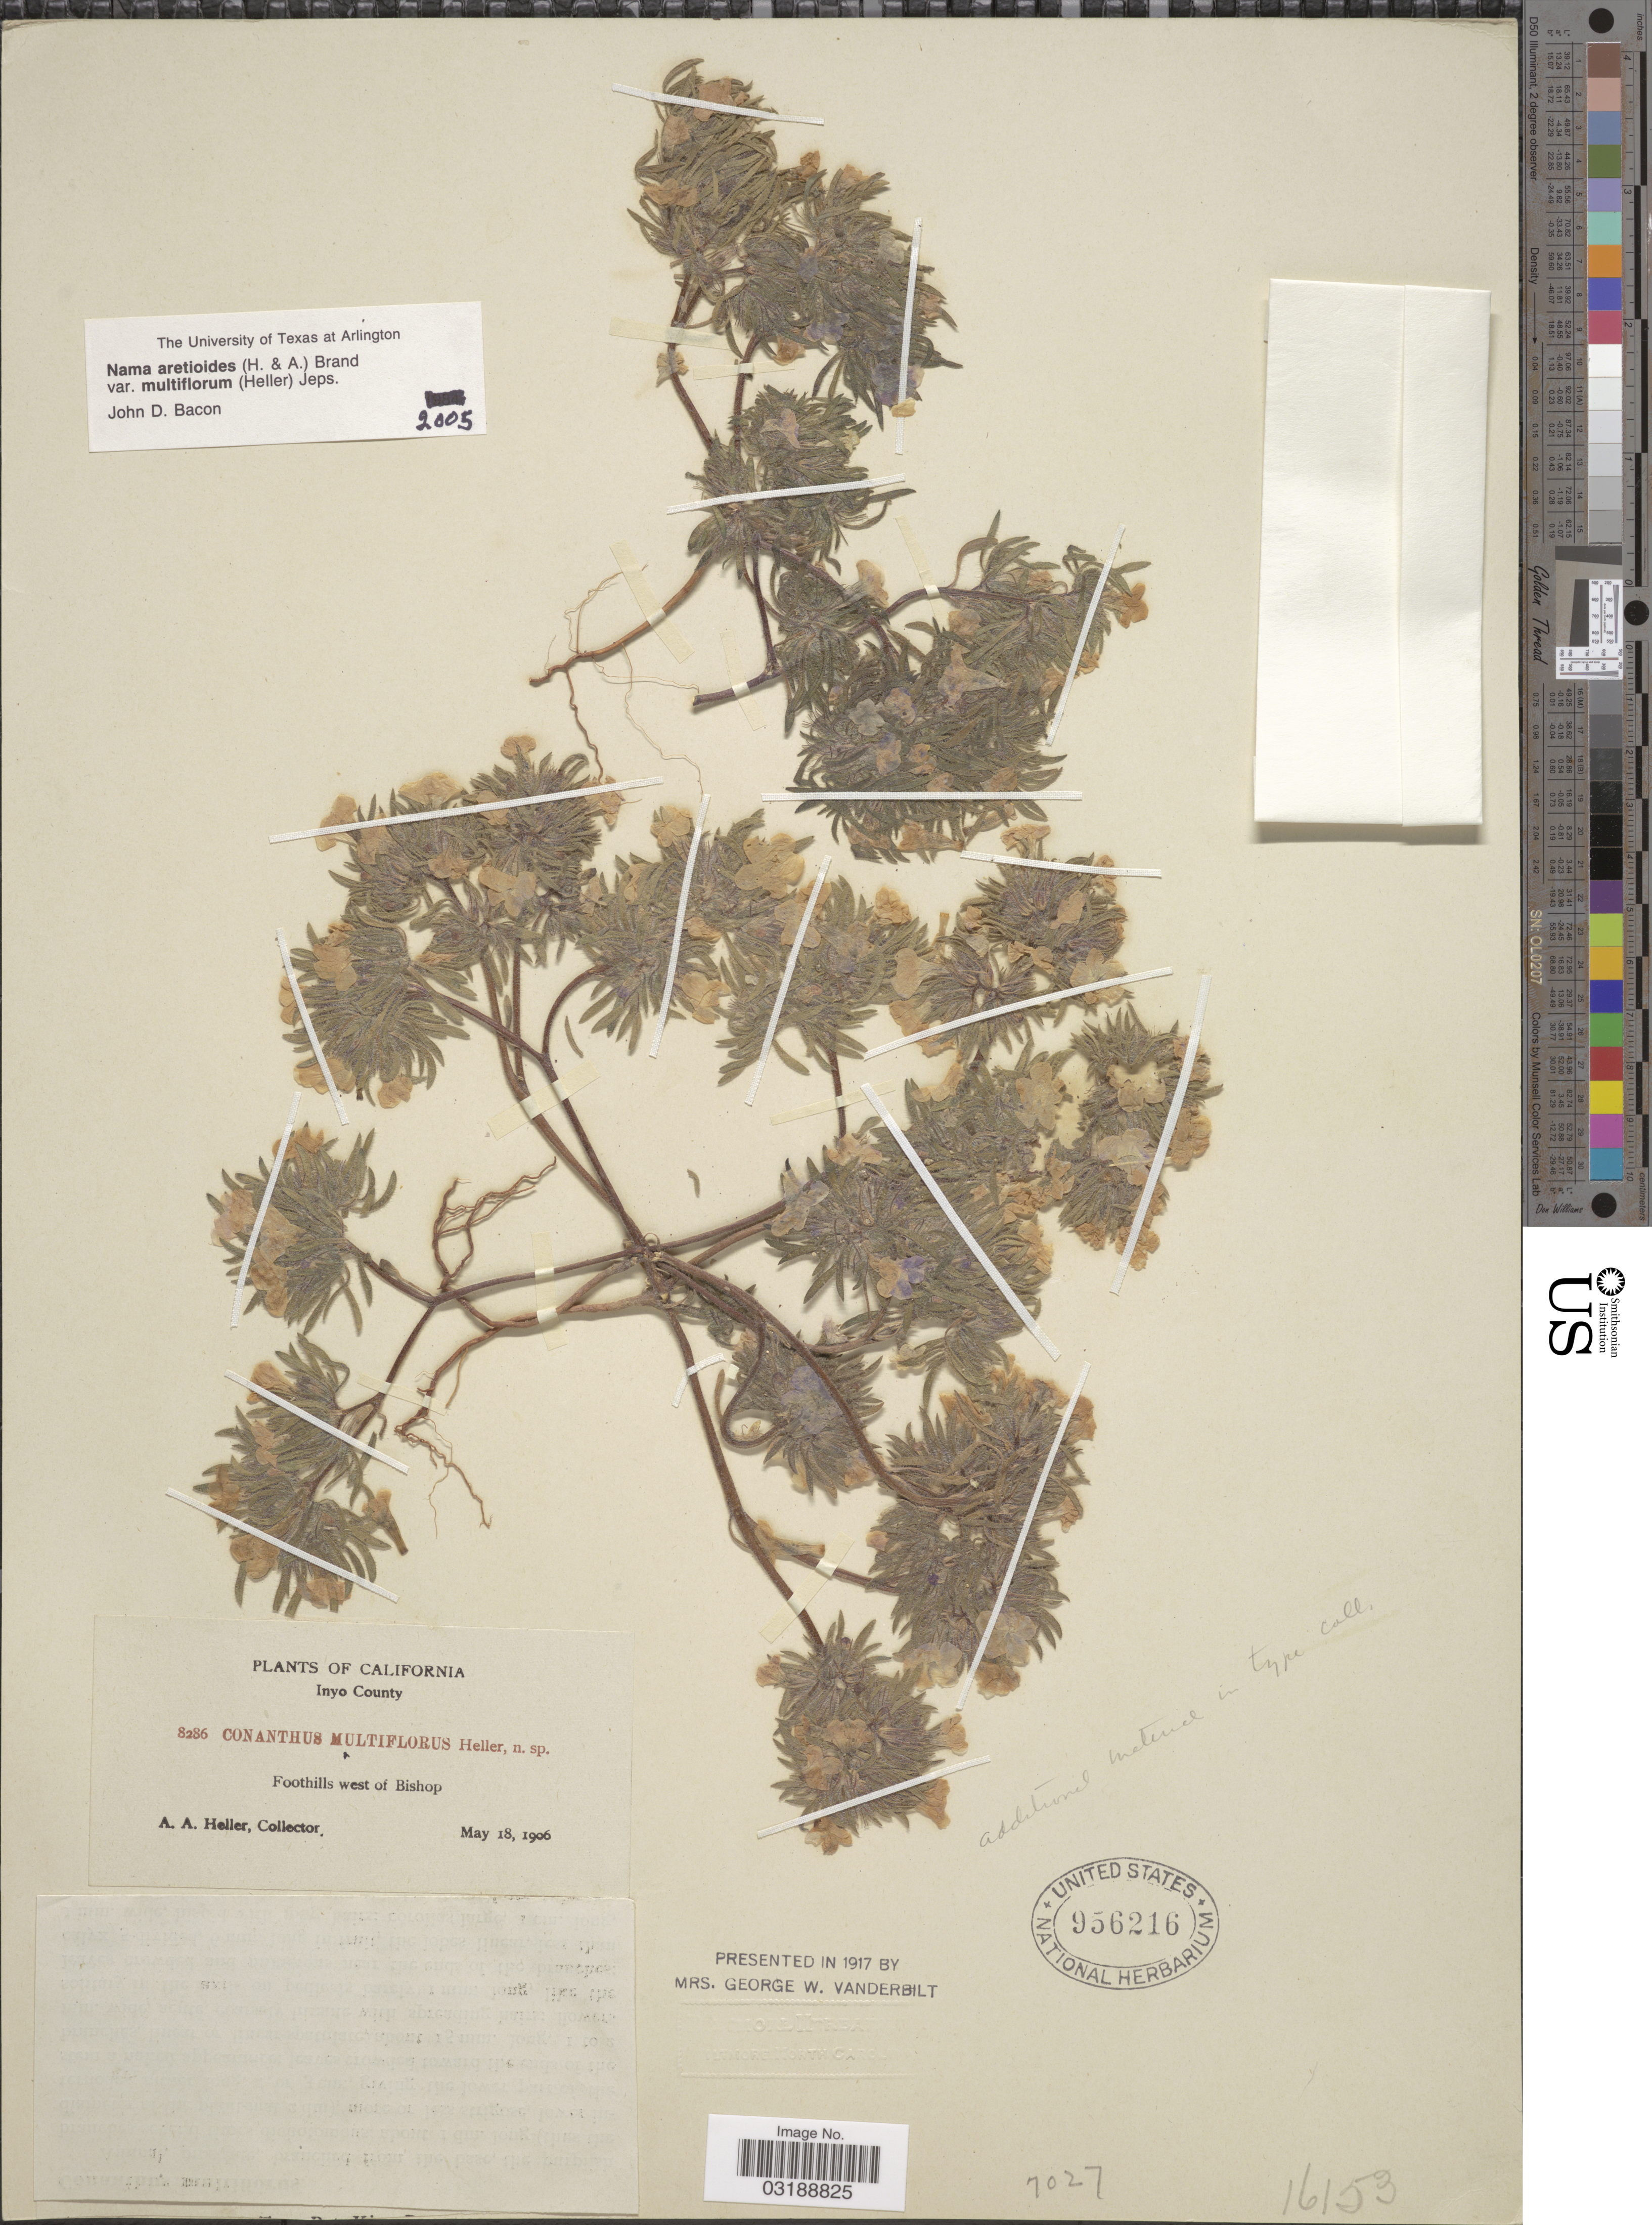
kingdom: Plantae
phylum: Tracheophyta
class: Magnoliopsida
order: Boraginales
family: Namaceae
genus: Nama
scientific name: Nama aretioides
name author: (Hook. & Arn.) Brand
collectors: A. A. Heller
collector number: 8286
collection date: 1906-05-18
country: United States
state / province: California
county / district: Inyo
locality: Inyo County. Foothills west of Bishop.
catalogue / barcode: US 956215